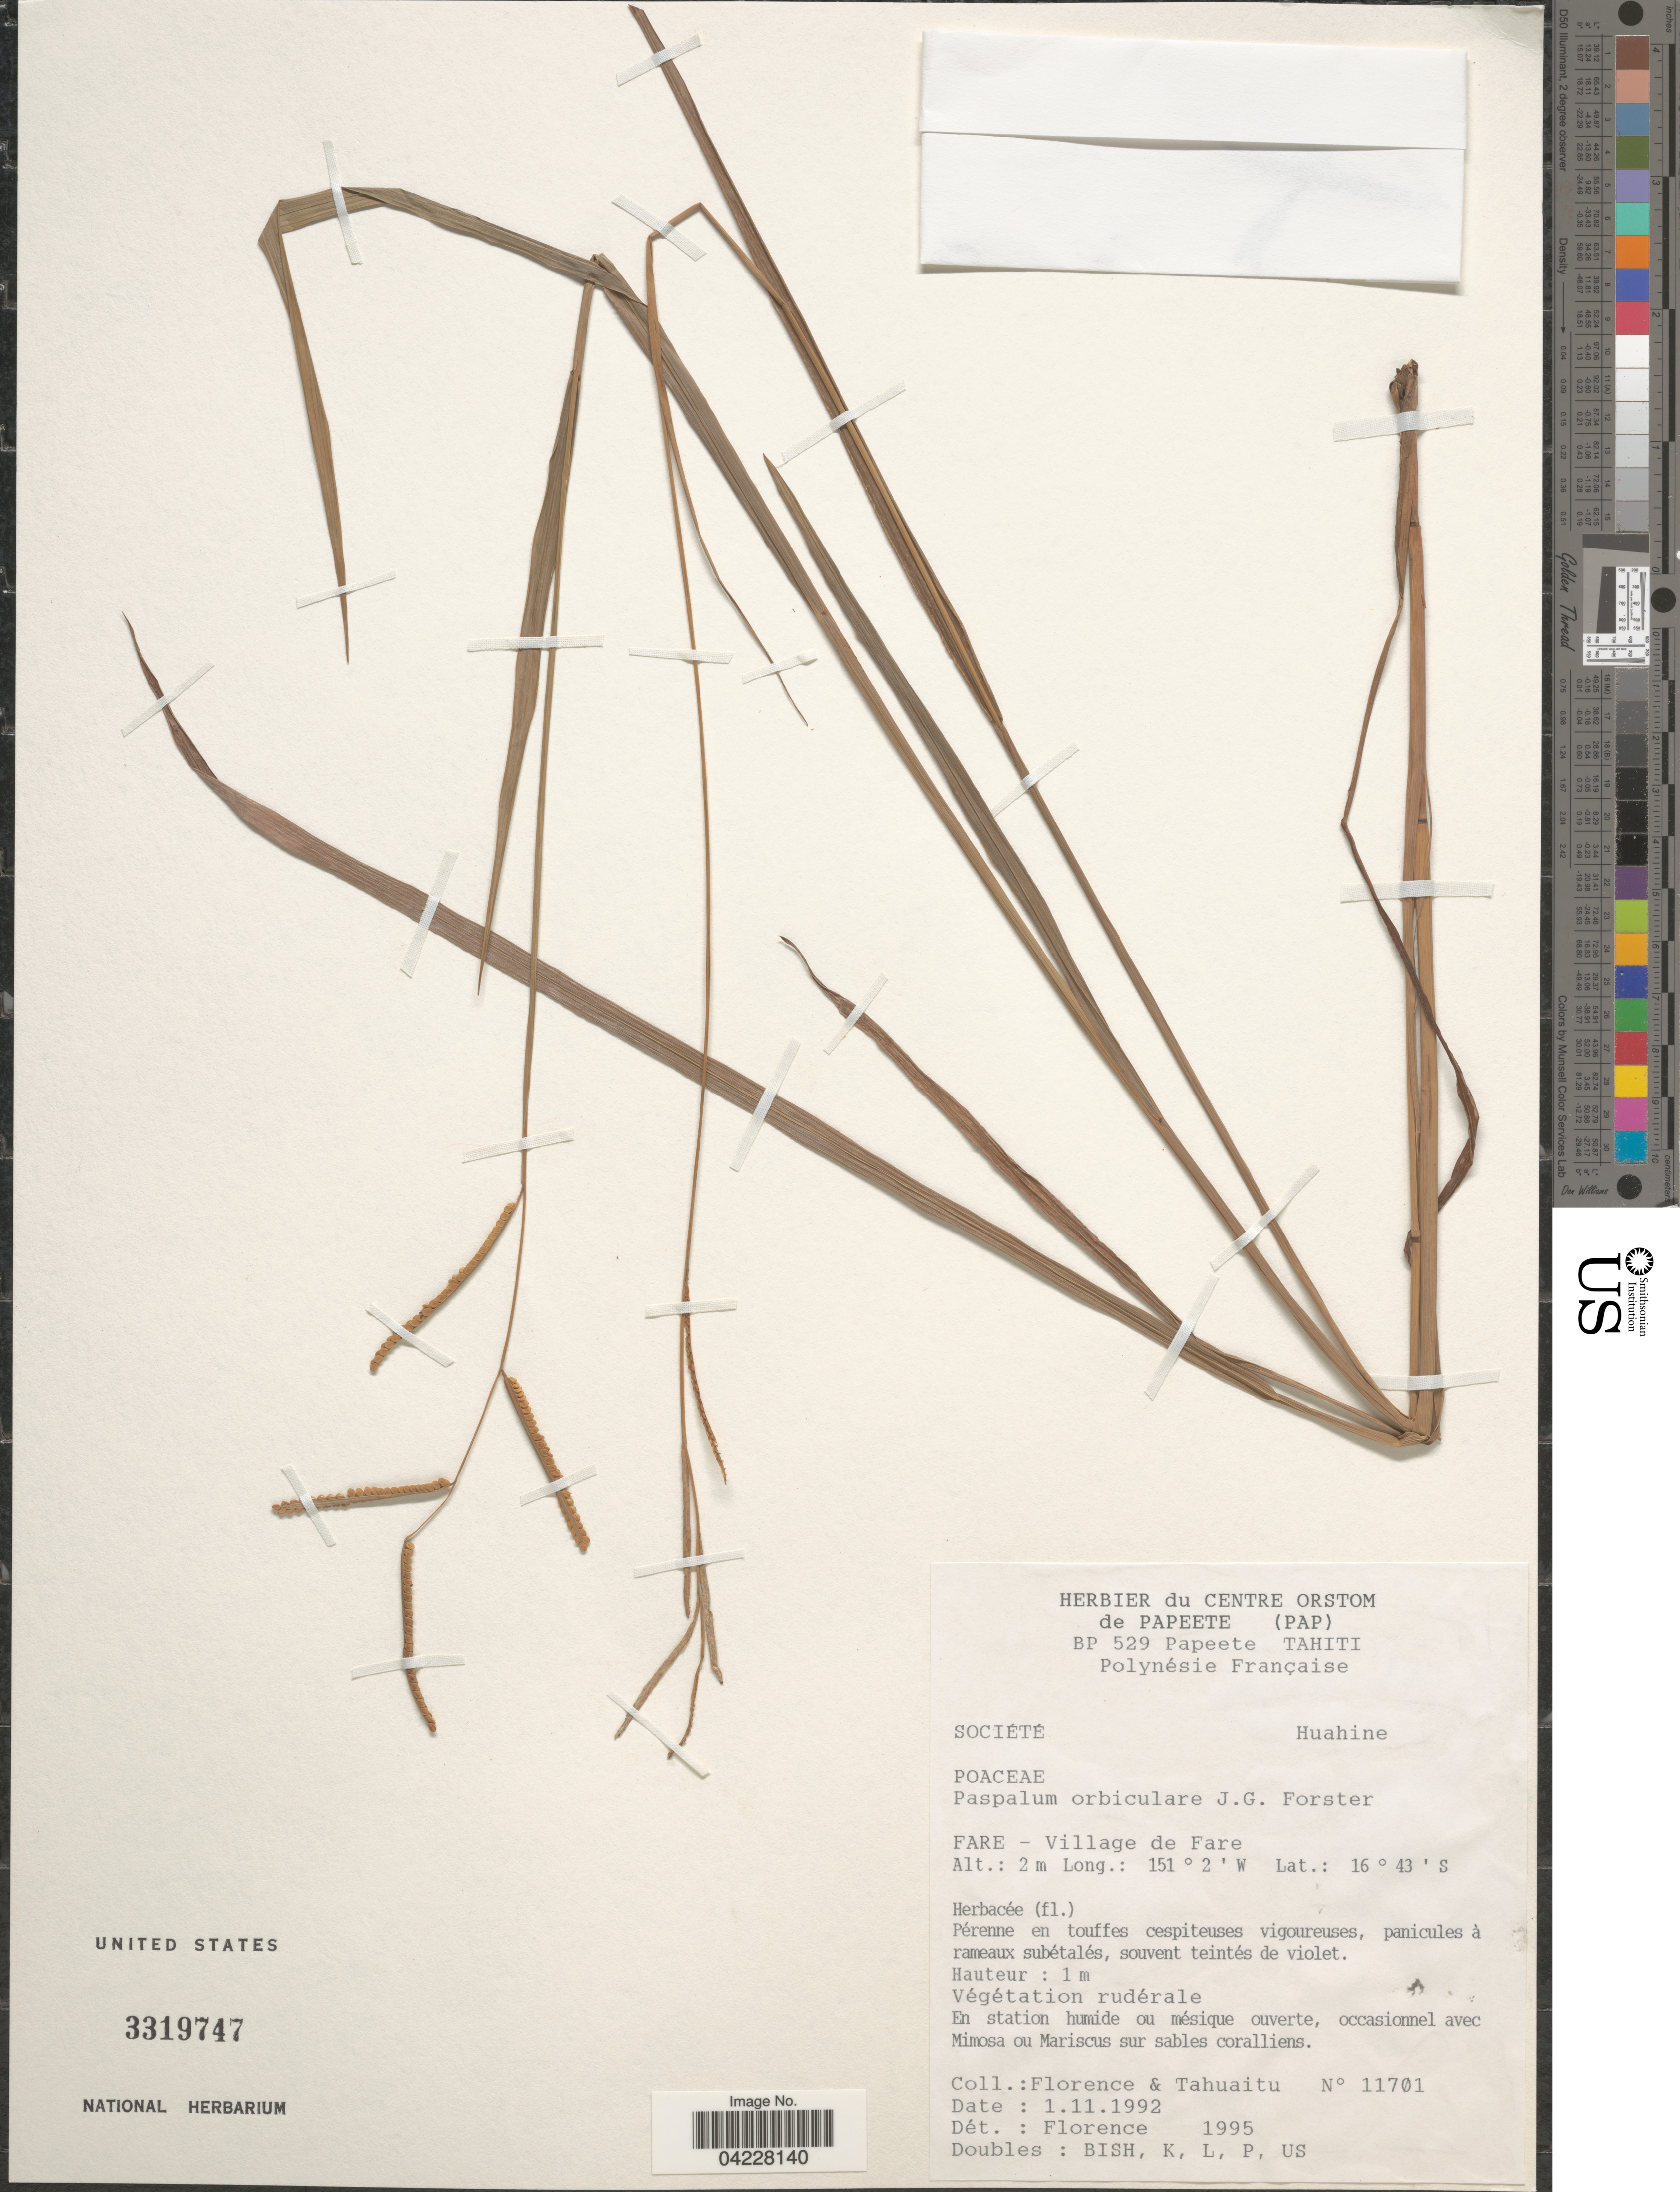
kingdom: Plantae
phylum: Tracheophyta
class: Liliopsida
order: Poales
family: Poaceae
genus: Paspalum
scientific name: Paspalum orbiculare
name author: G. Forst.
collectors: -. Florence & -. Tahuaitu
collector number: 11701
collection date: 1992-11-01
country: French Polynesia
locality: Polynésie Française. Société. Huahine. Fare - Village de Fare.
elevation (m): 2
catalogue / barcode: US 3319747